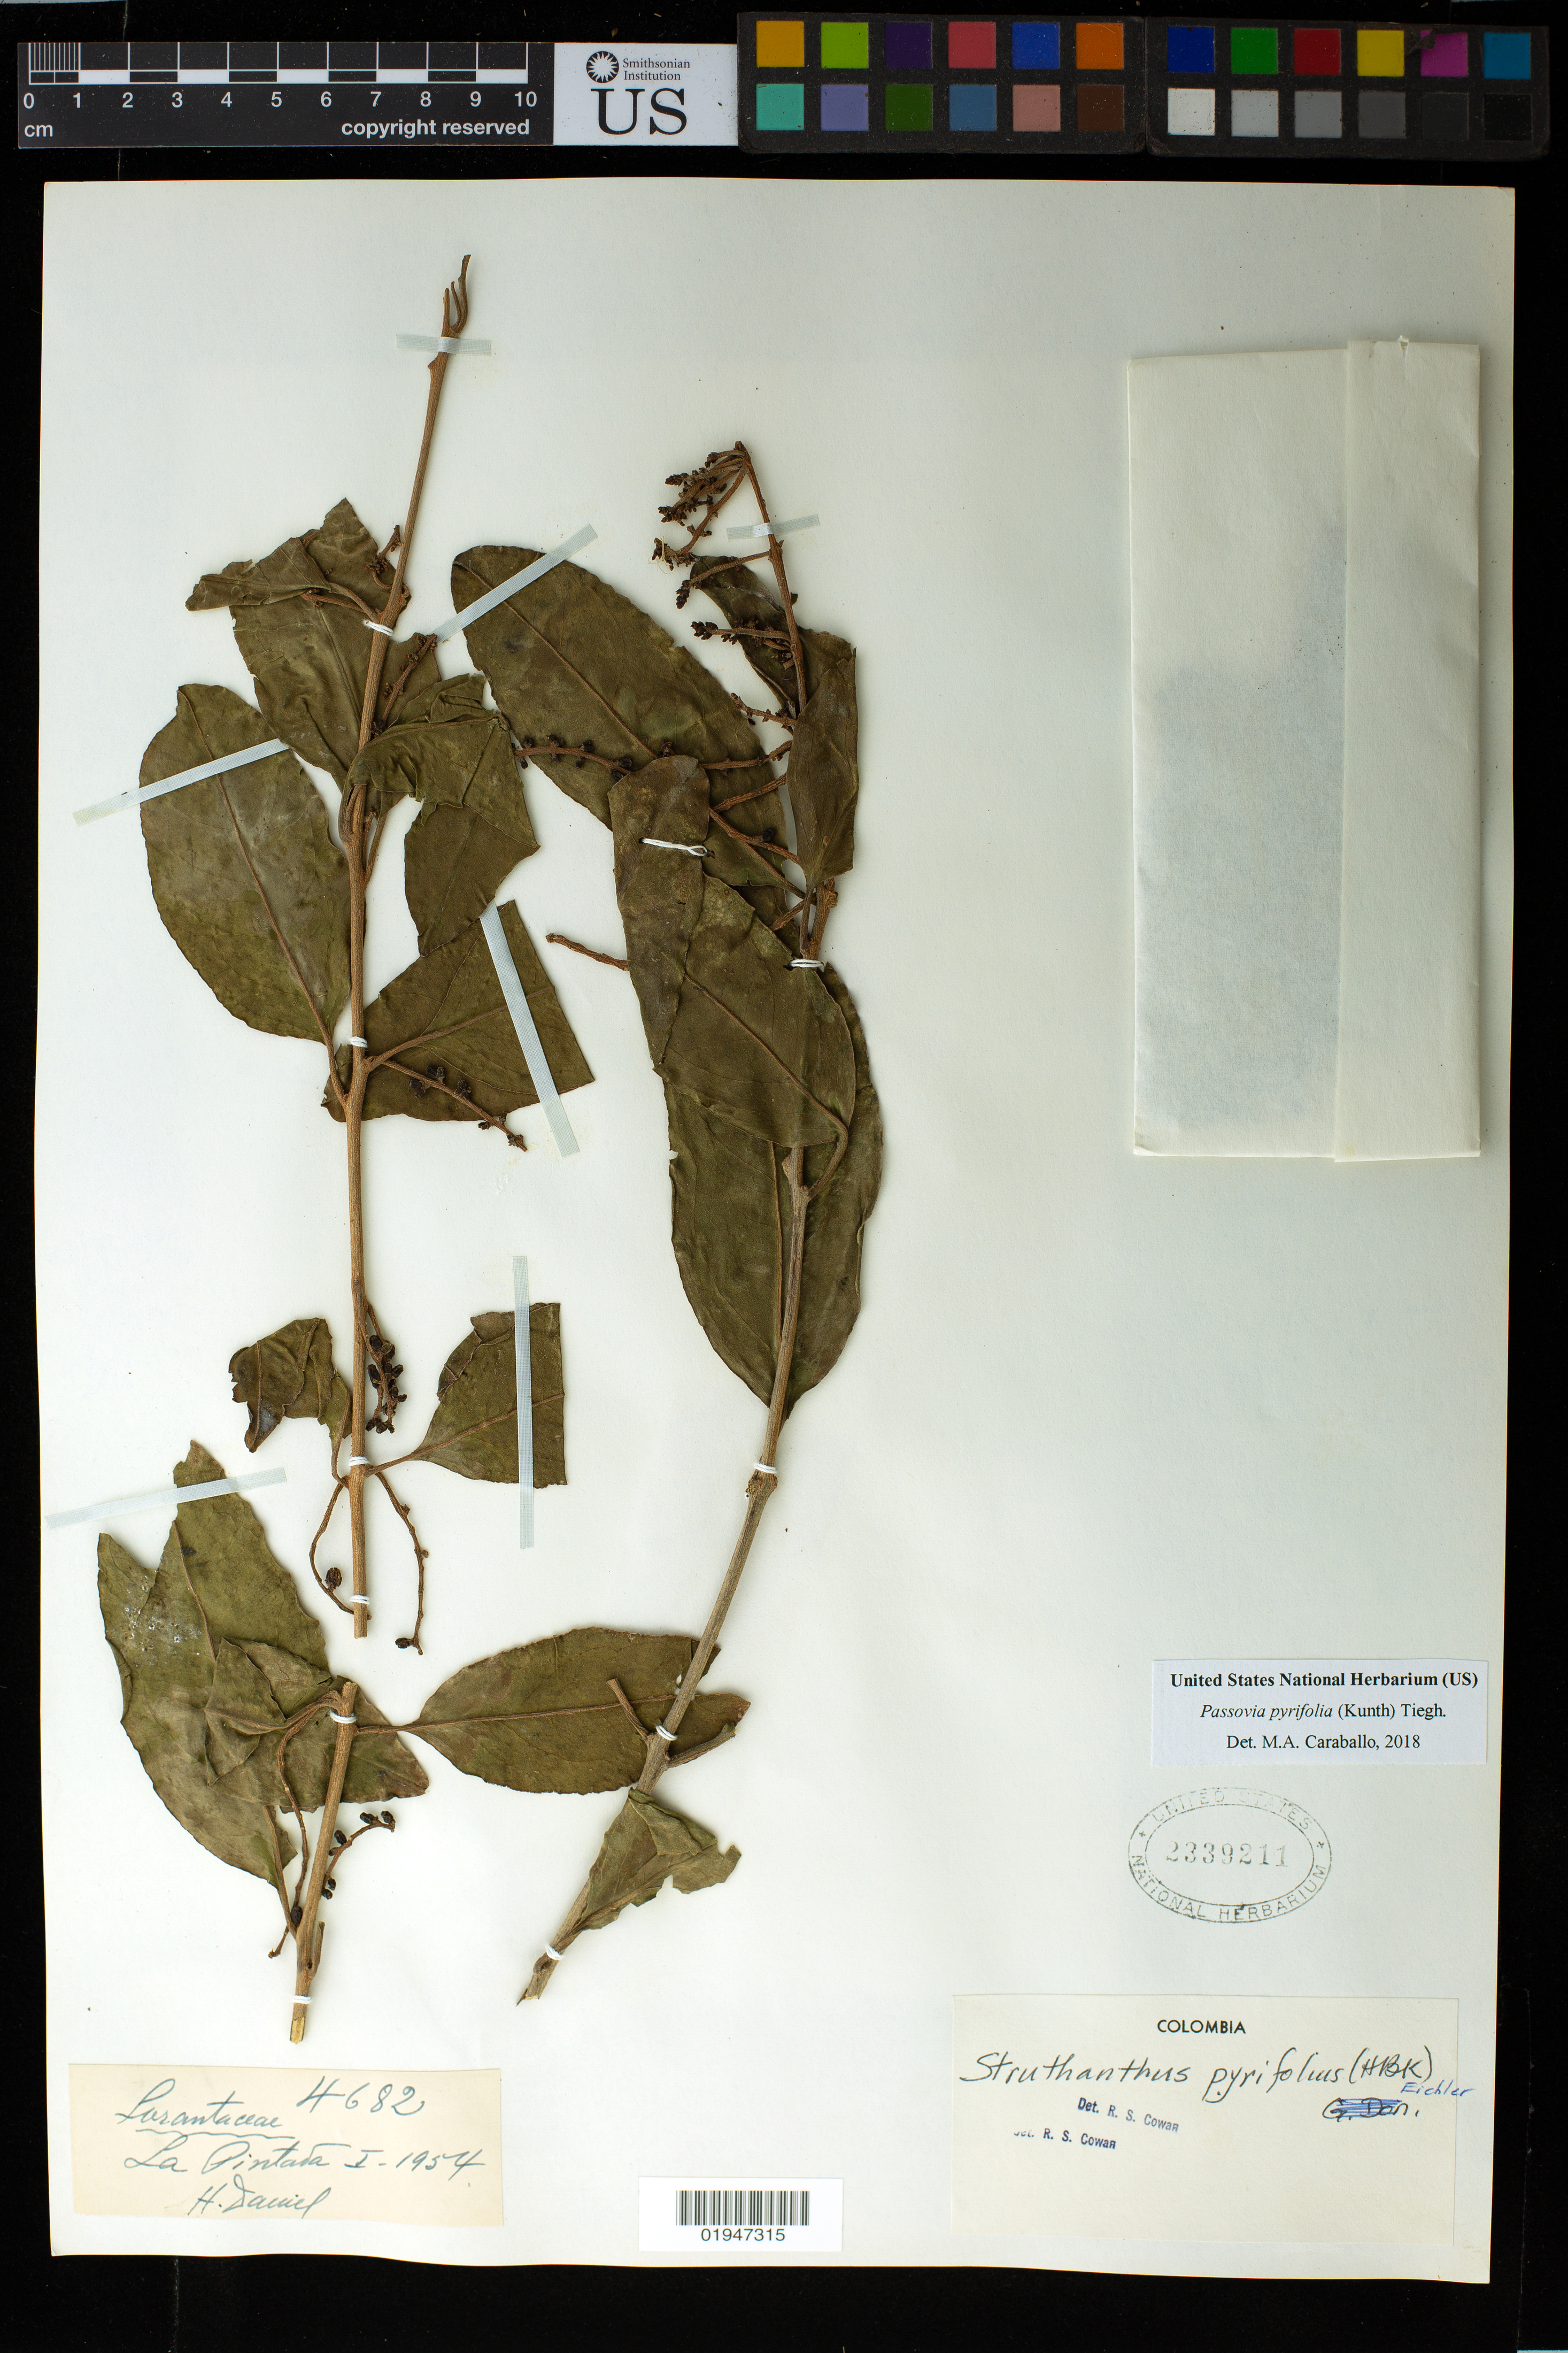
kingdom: Plantae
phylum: Tracheophyta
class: Magnoliopsida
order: Santalales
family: Loranthaceae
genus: Passovia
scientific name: Passovia pyrifolia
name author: (Kunth) Tiegh.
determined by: Caraballo-Ortiz, Marcos A., (MISS), University of Mississippi (UNITED STATES)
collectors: H. Daniel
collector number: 4682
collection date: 1954-01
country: Colombia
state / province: Antioquiá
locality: La Pintada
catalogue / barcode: US 2339211